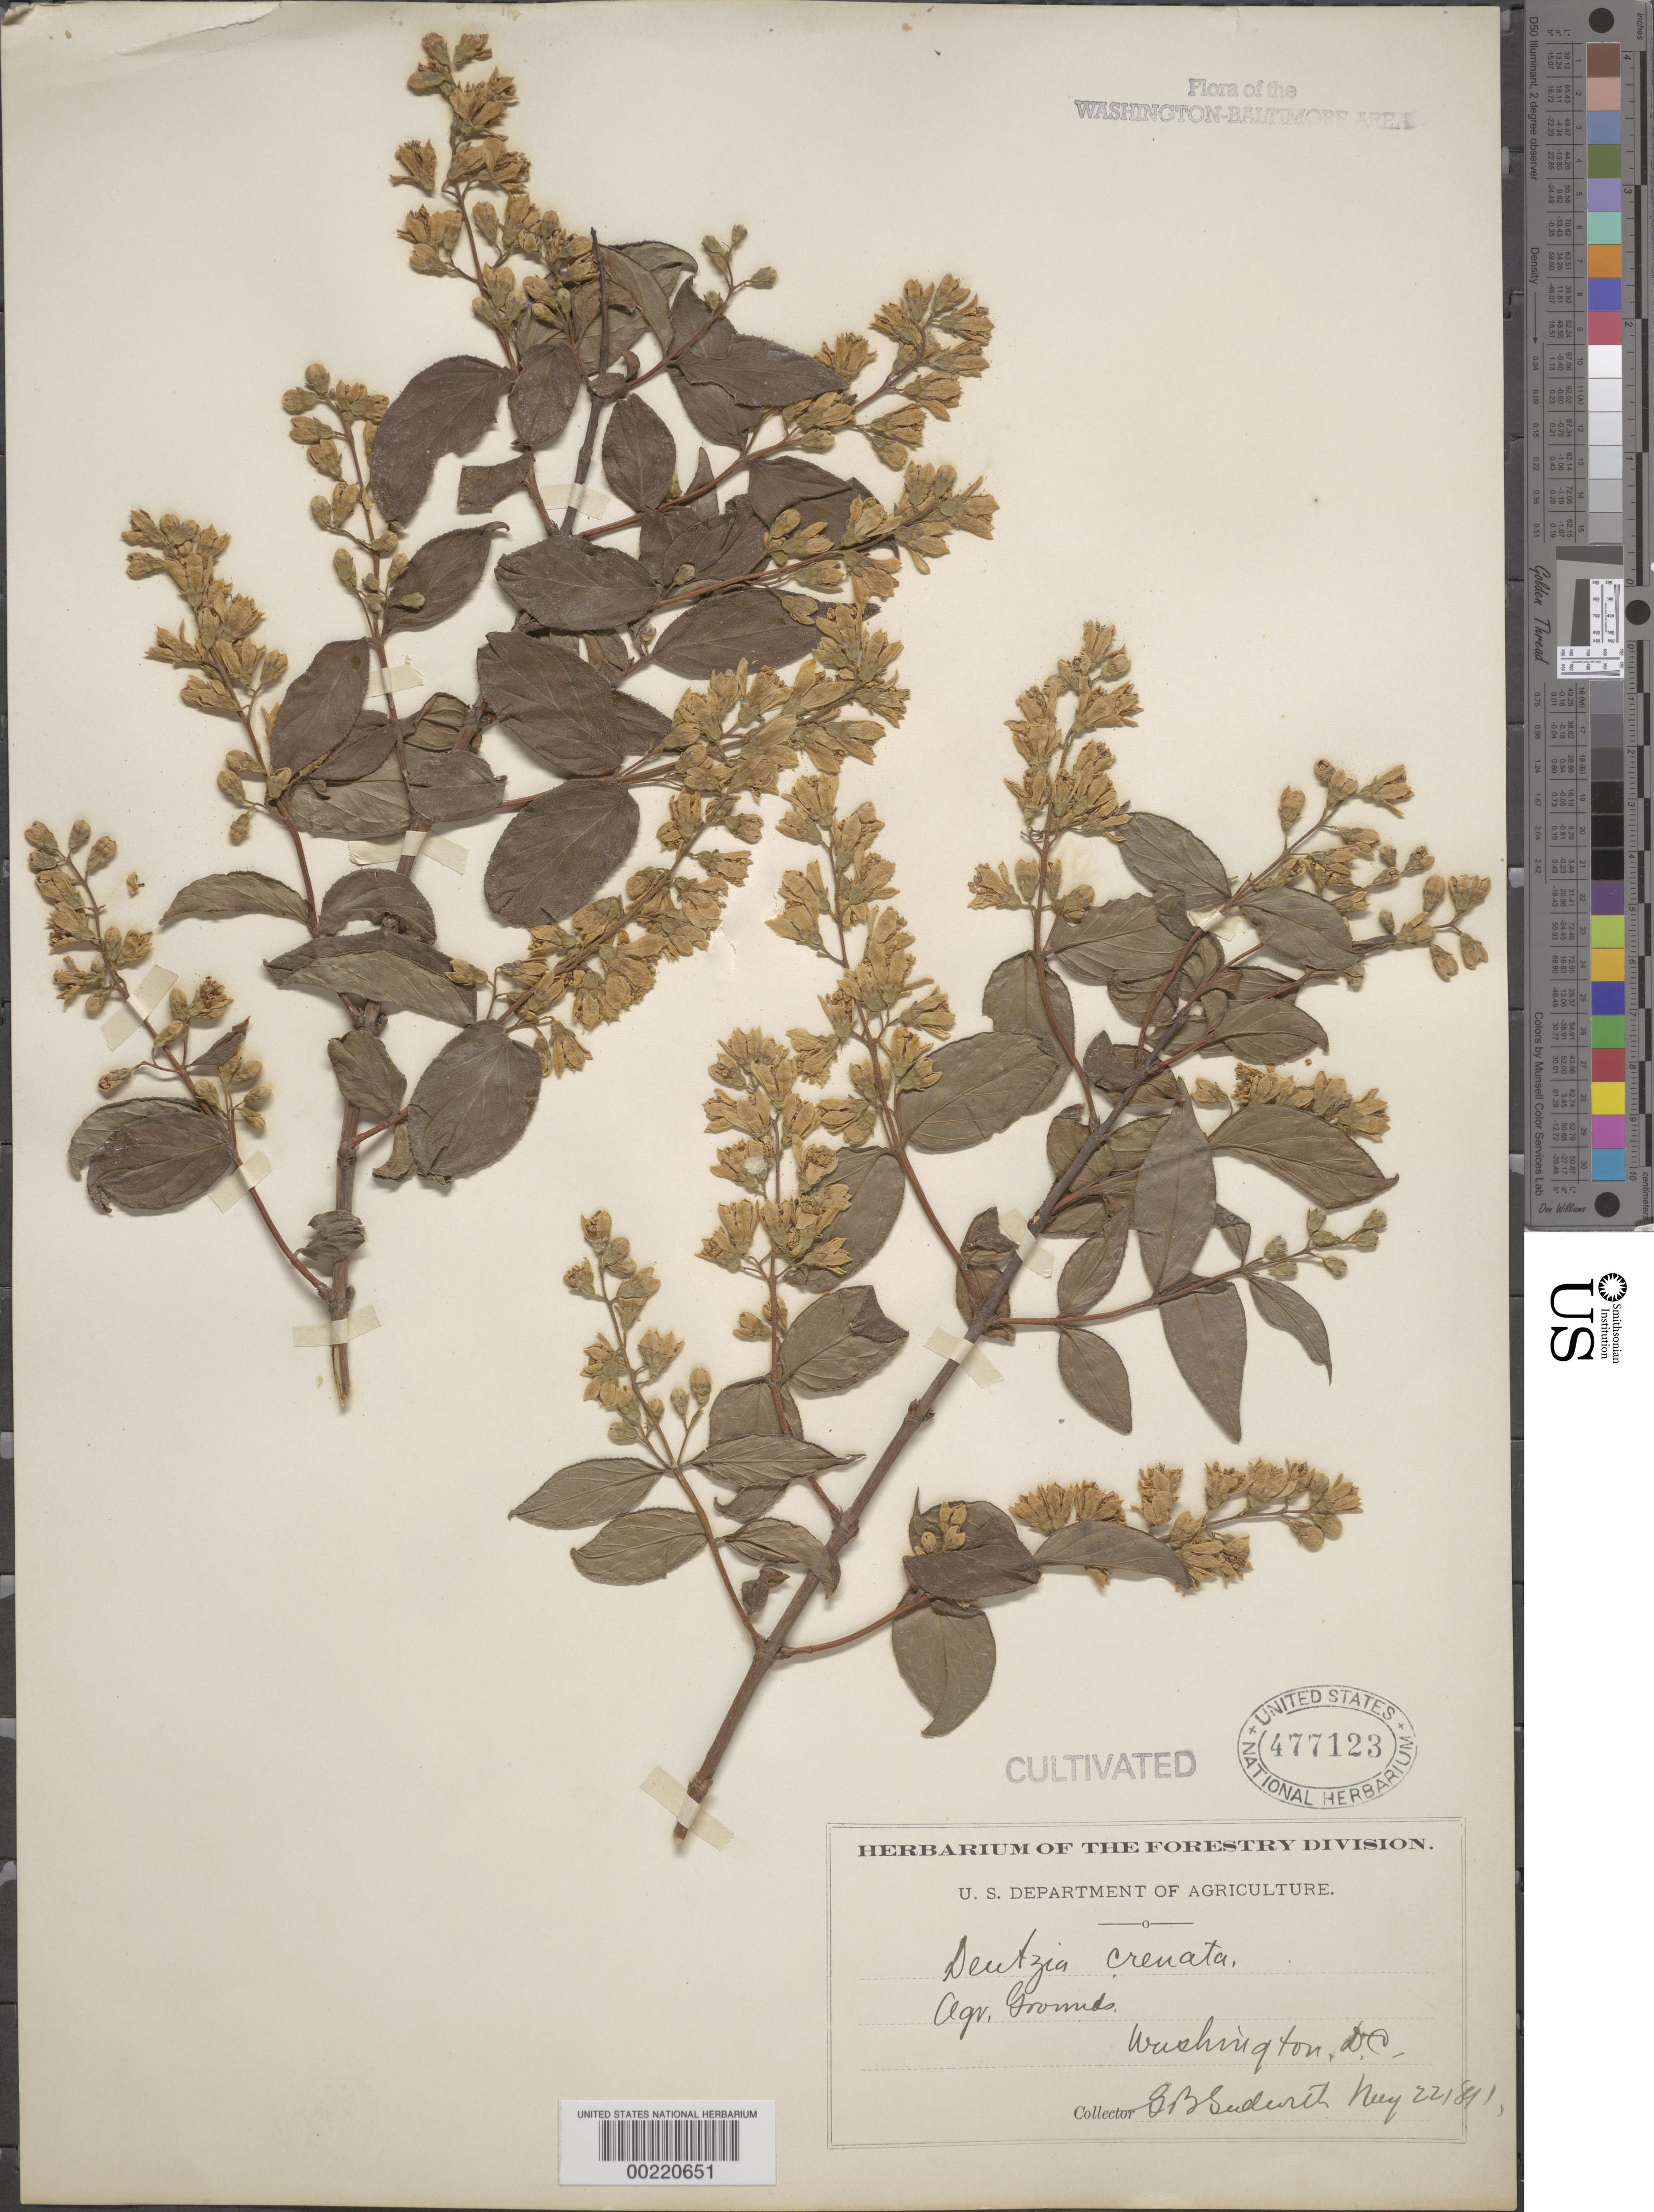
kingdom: Plantae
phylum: Tracheophyta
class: Magnoliopsida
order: Cornales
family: Hydrangeaceae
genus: Deutzia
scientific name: Deutzia crenata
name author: Siebold & Zucc.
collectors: G. B. Sudworth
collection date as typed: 22 May 1891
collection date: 1891-05-22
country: United States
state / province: District of Columbia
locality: Agricultural grounds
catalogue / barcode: US 477123